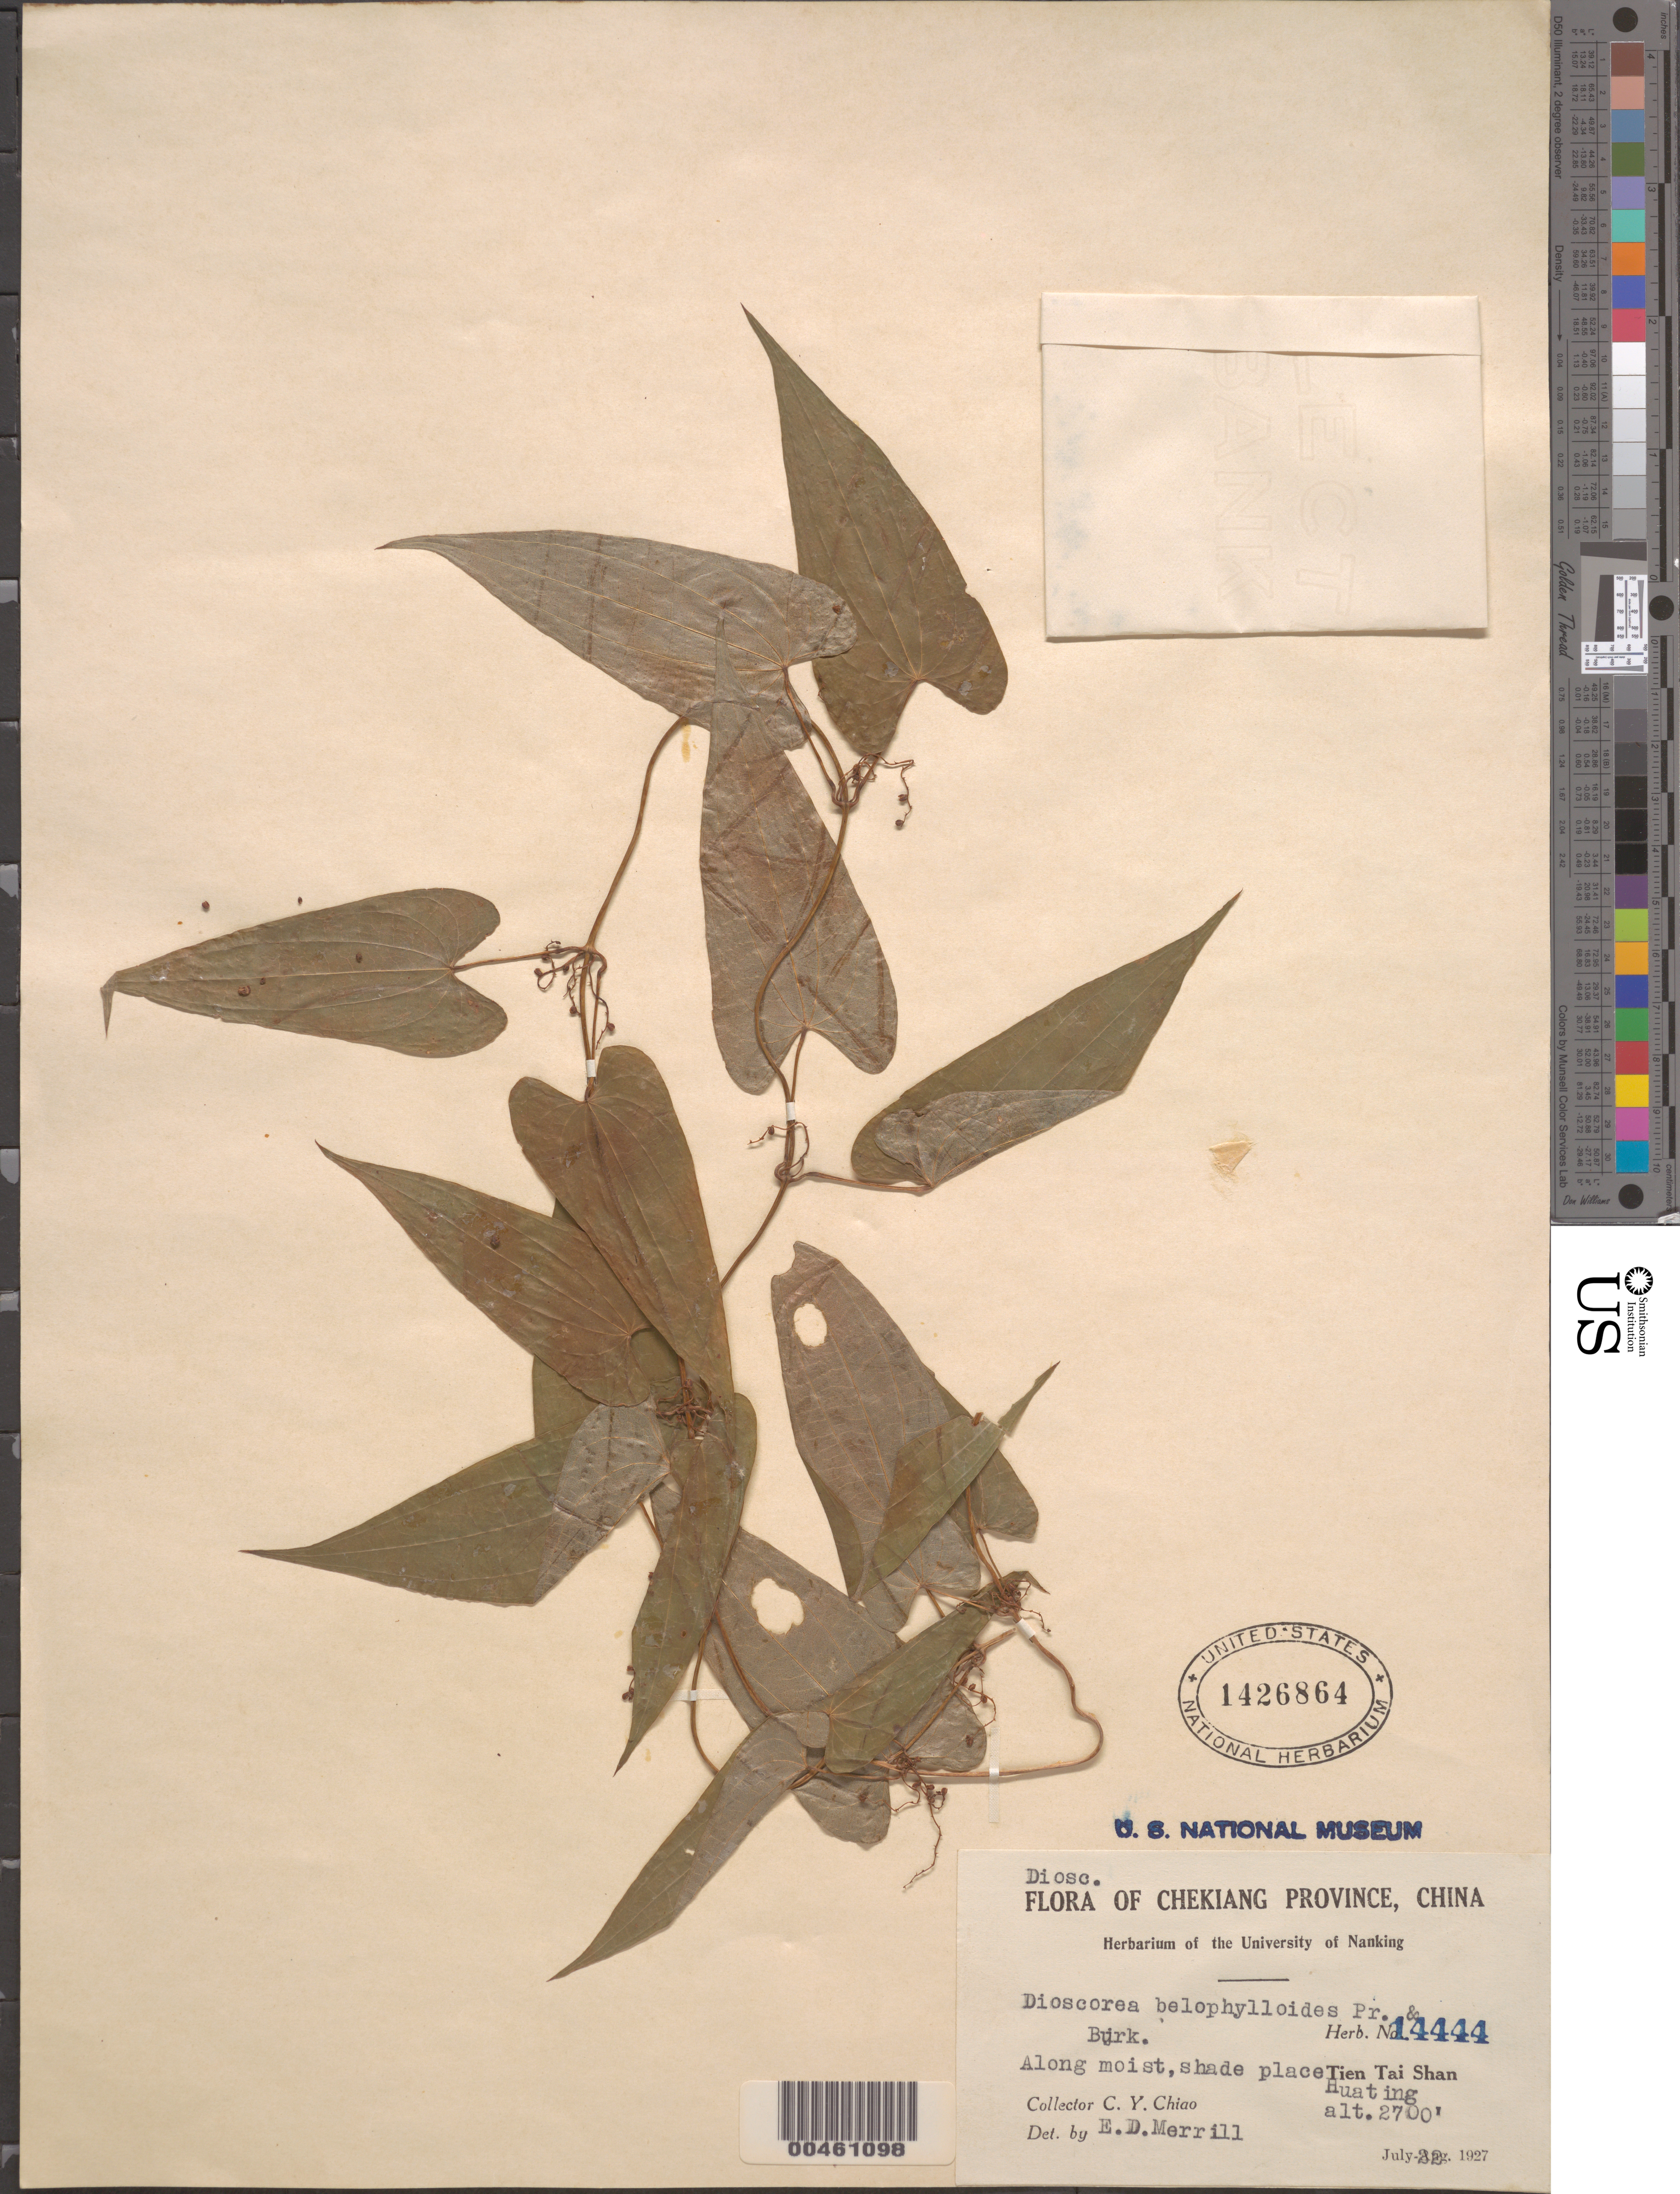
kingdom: Plantae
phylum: Tracheophyta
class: Liliopsida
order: Dioscoreales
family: Dioscoreaceae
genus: Dioscorea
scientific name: Dioscorea belophylloides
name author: Prain & Burkill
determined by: Merrill, Elmer D.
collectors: C. Y. Chiao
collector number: Herb. No. 14444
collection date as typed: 22 Jul 1927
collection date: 1927-07-22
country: China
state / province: Zhejiang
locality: Tien Tai Shan, Huating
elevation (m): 823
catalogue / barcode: US 1426864